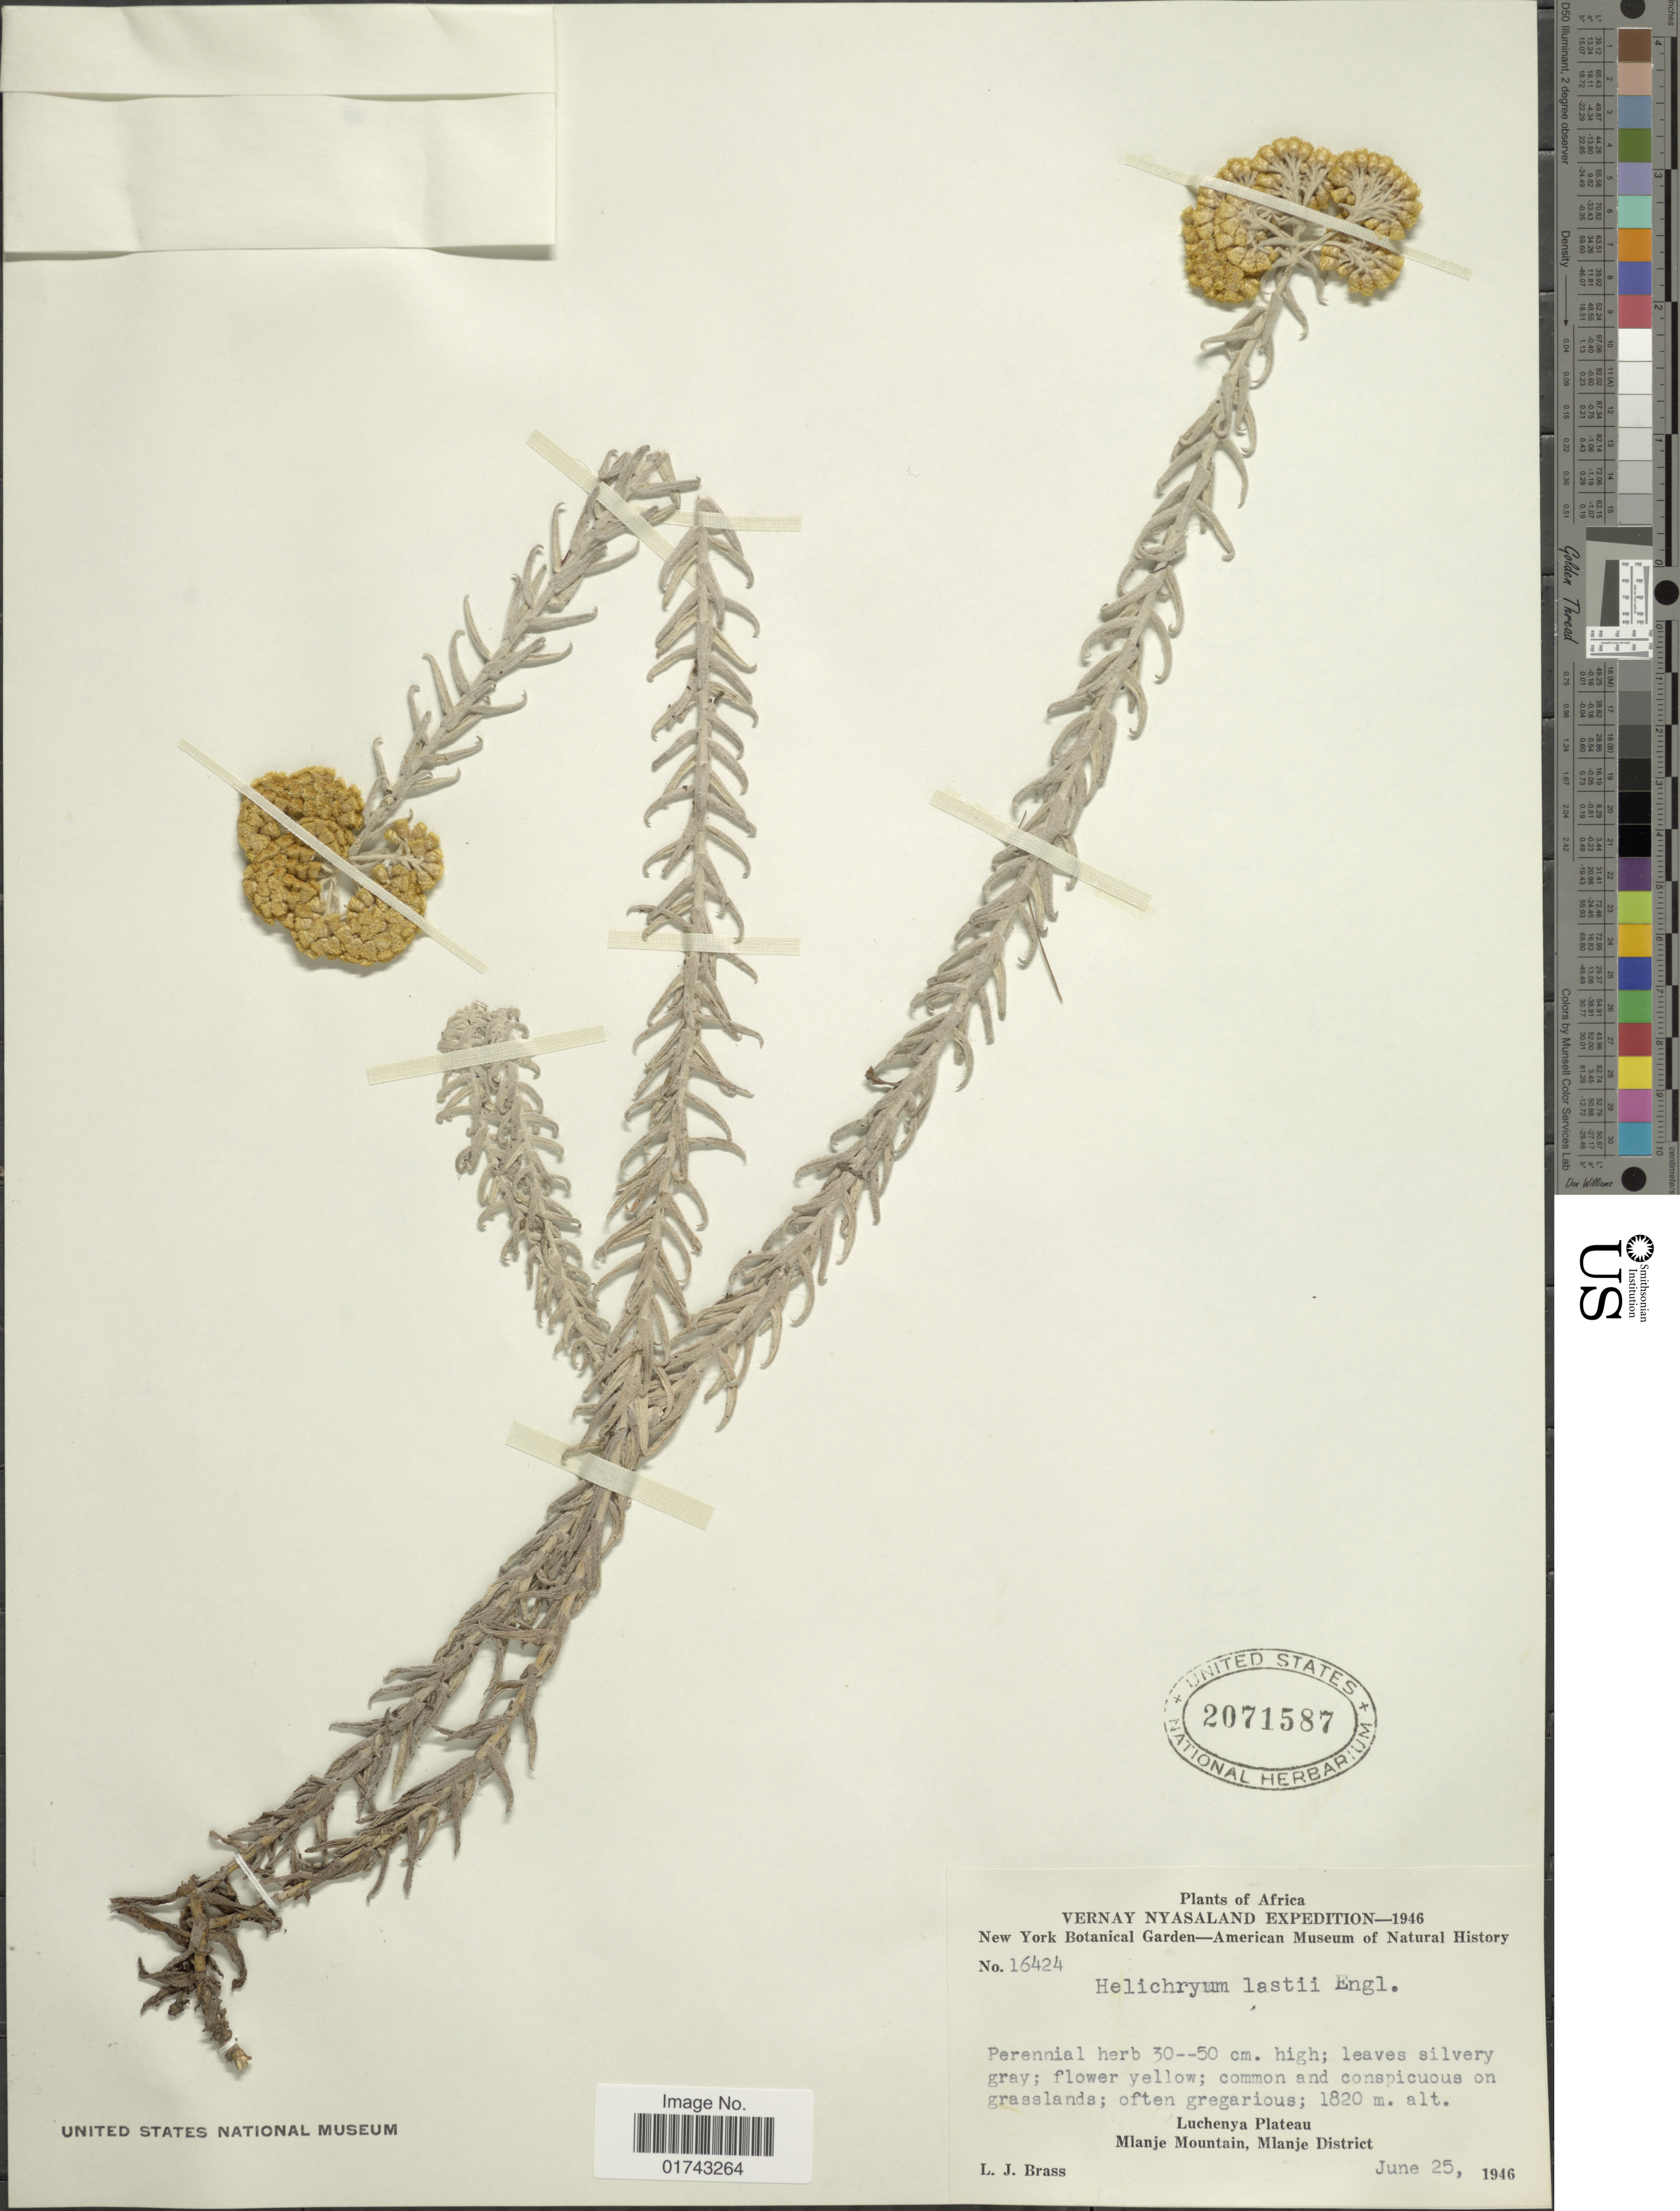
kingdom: Plantae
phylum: Tracheophyta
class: Magnoliopsida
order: Asterales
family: Asteraceae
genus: Helichrysum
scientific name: Helichrysum lastii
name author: Engl.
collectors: L. J. Brass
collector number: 16424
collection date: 1946-06-25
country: Malawi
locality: Vernay Nyasaland, Luchenya Plateau, Mlanje Mountain, Mlanje District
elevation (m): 1820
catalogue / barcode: US 2071587